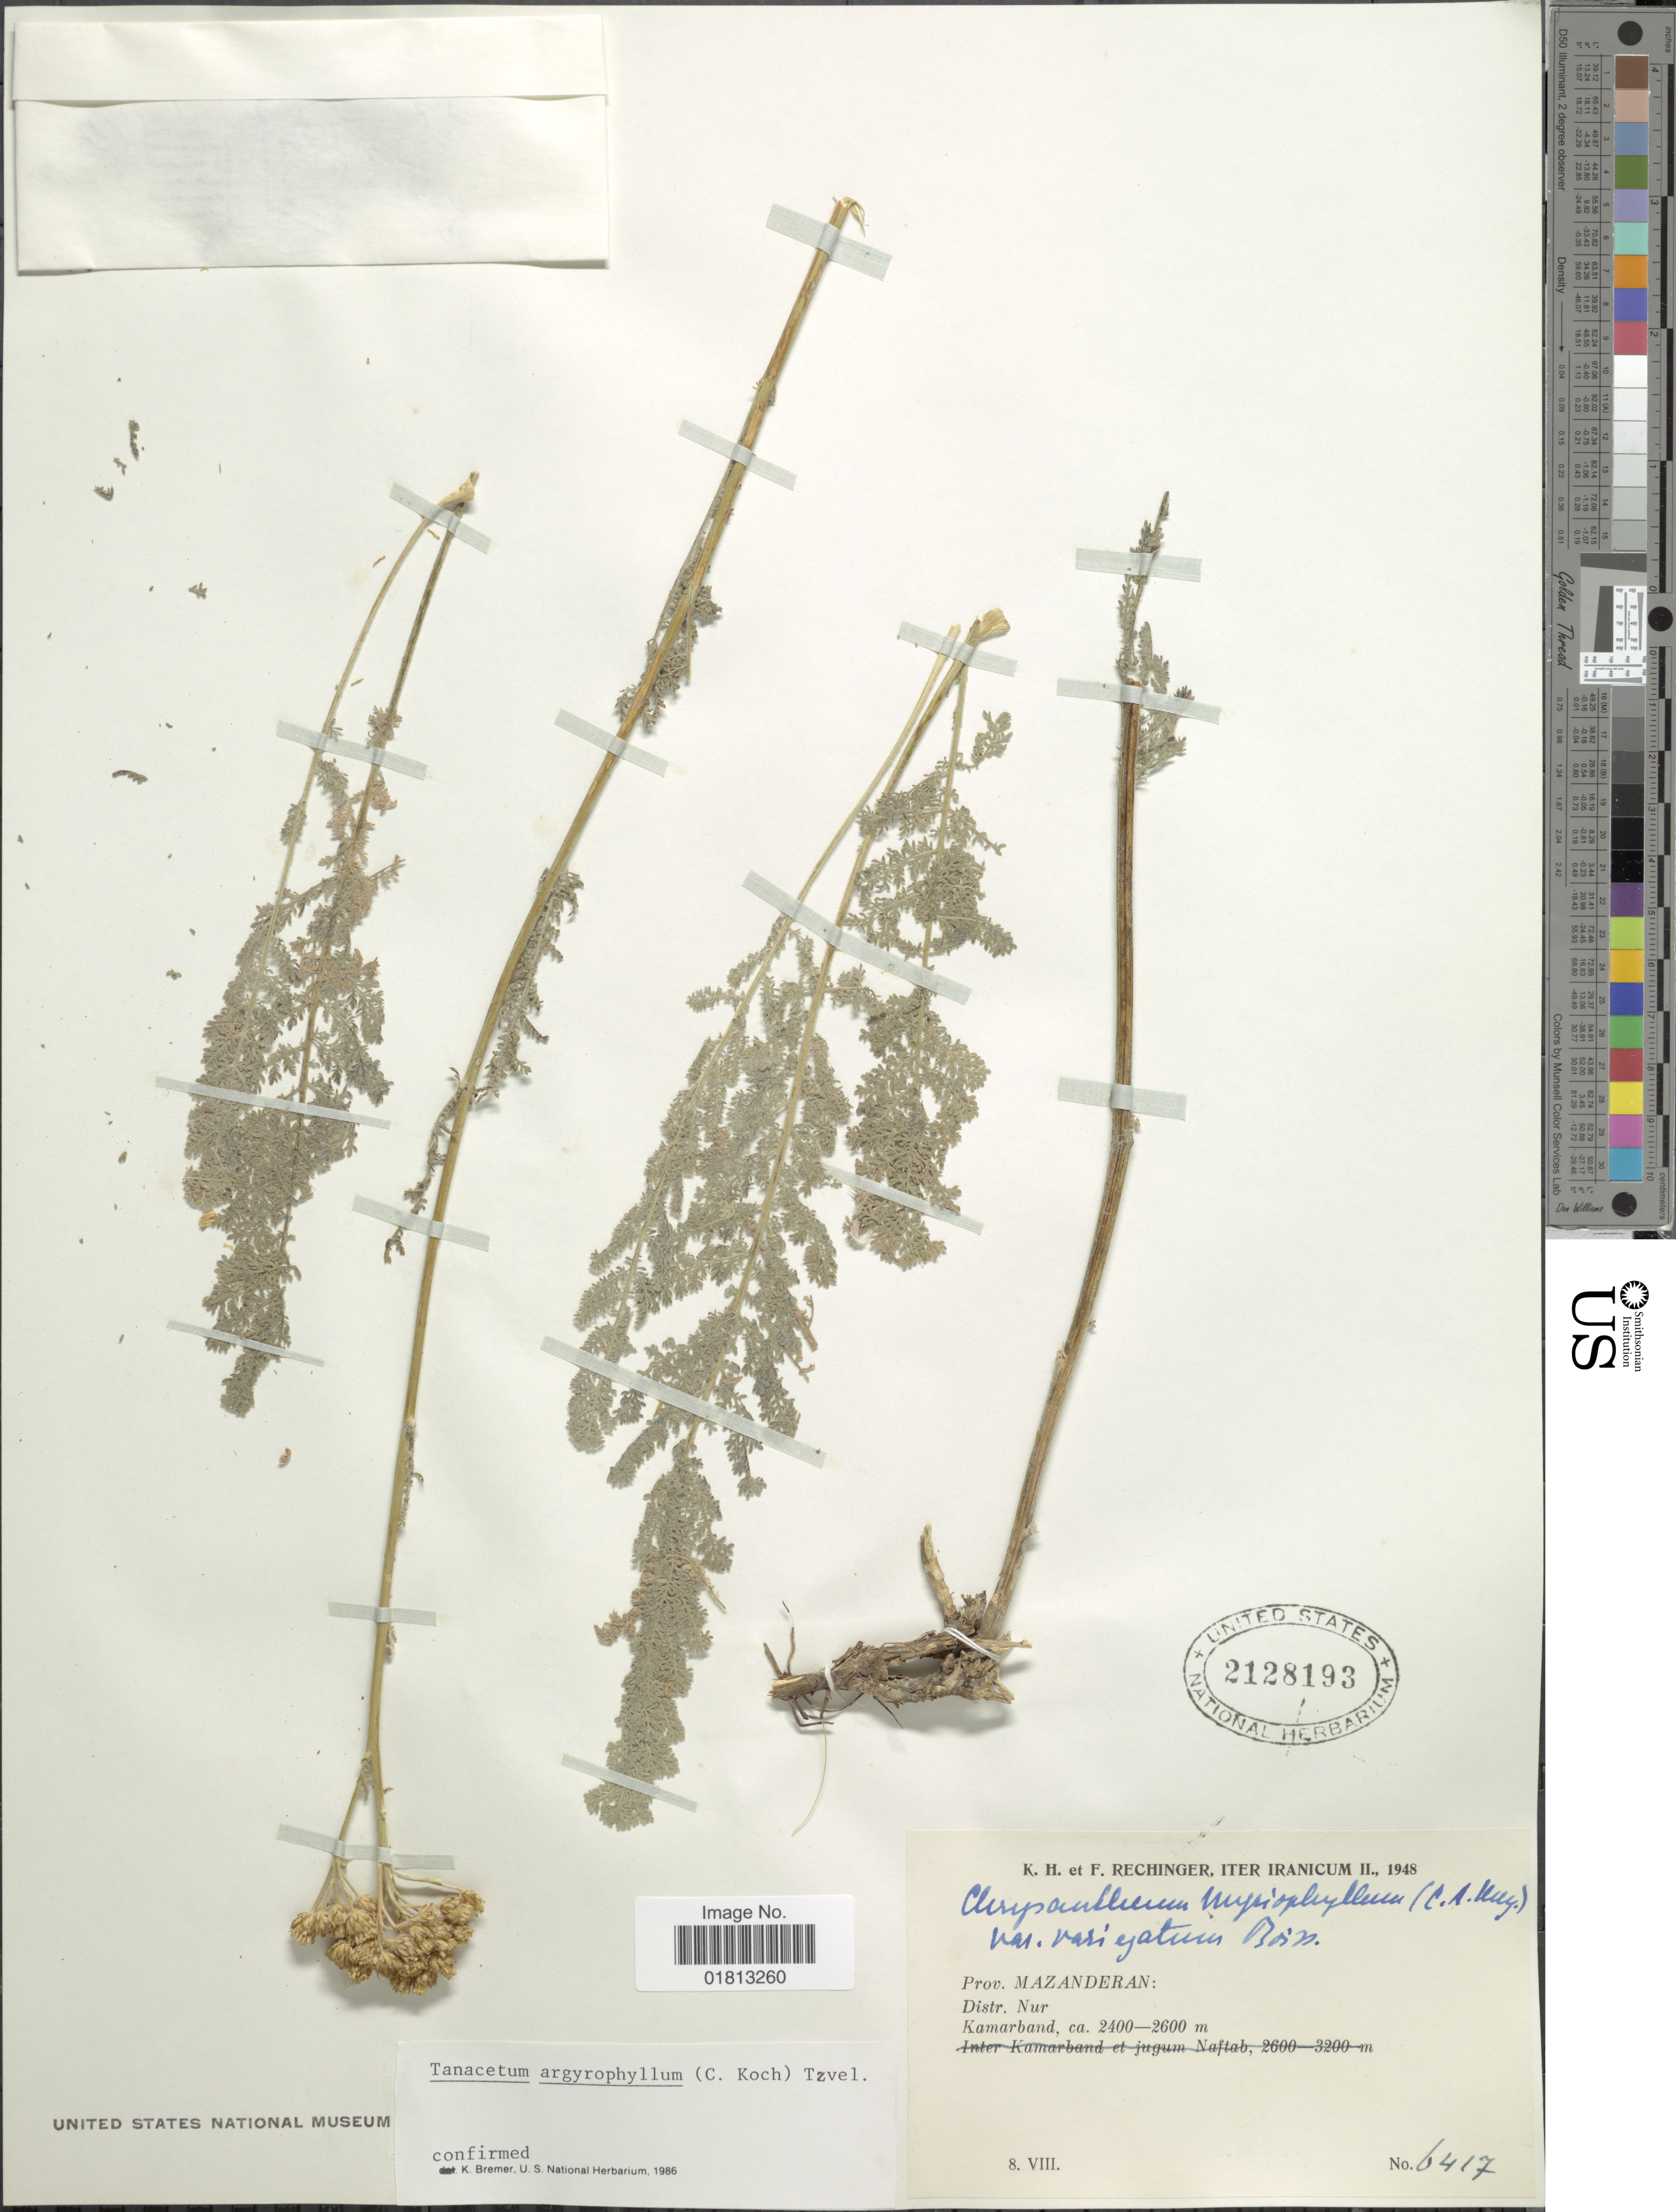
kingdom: Plantae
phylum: Tracheophyta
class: Magnoliopsida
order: Asterales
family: Asteraceae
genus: Tanacetum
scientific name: Tanacetum argyrophyllum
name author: (C. Koch) Tzvelev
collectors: K. H. Rechinger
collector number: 6417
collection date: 1948-08-08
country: Iran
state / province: Mazandaran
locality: Prov. Mazanderan: Distr. Nur, kamarband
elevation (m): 2400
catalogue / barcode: US 2128193